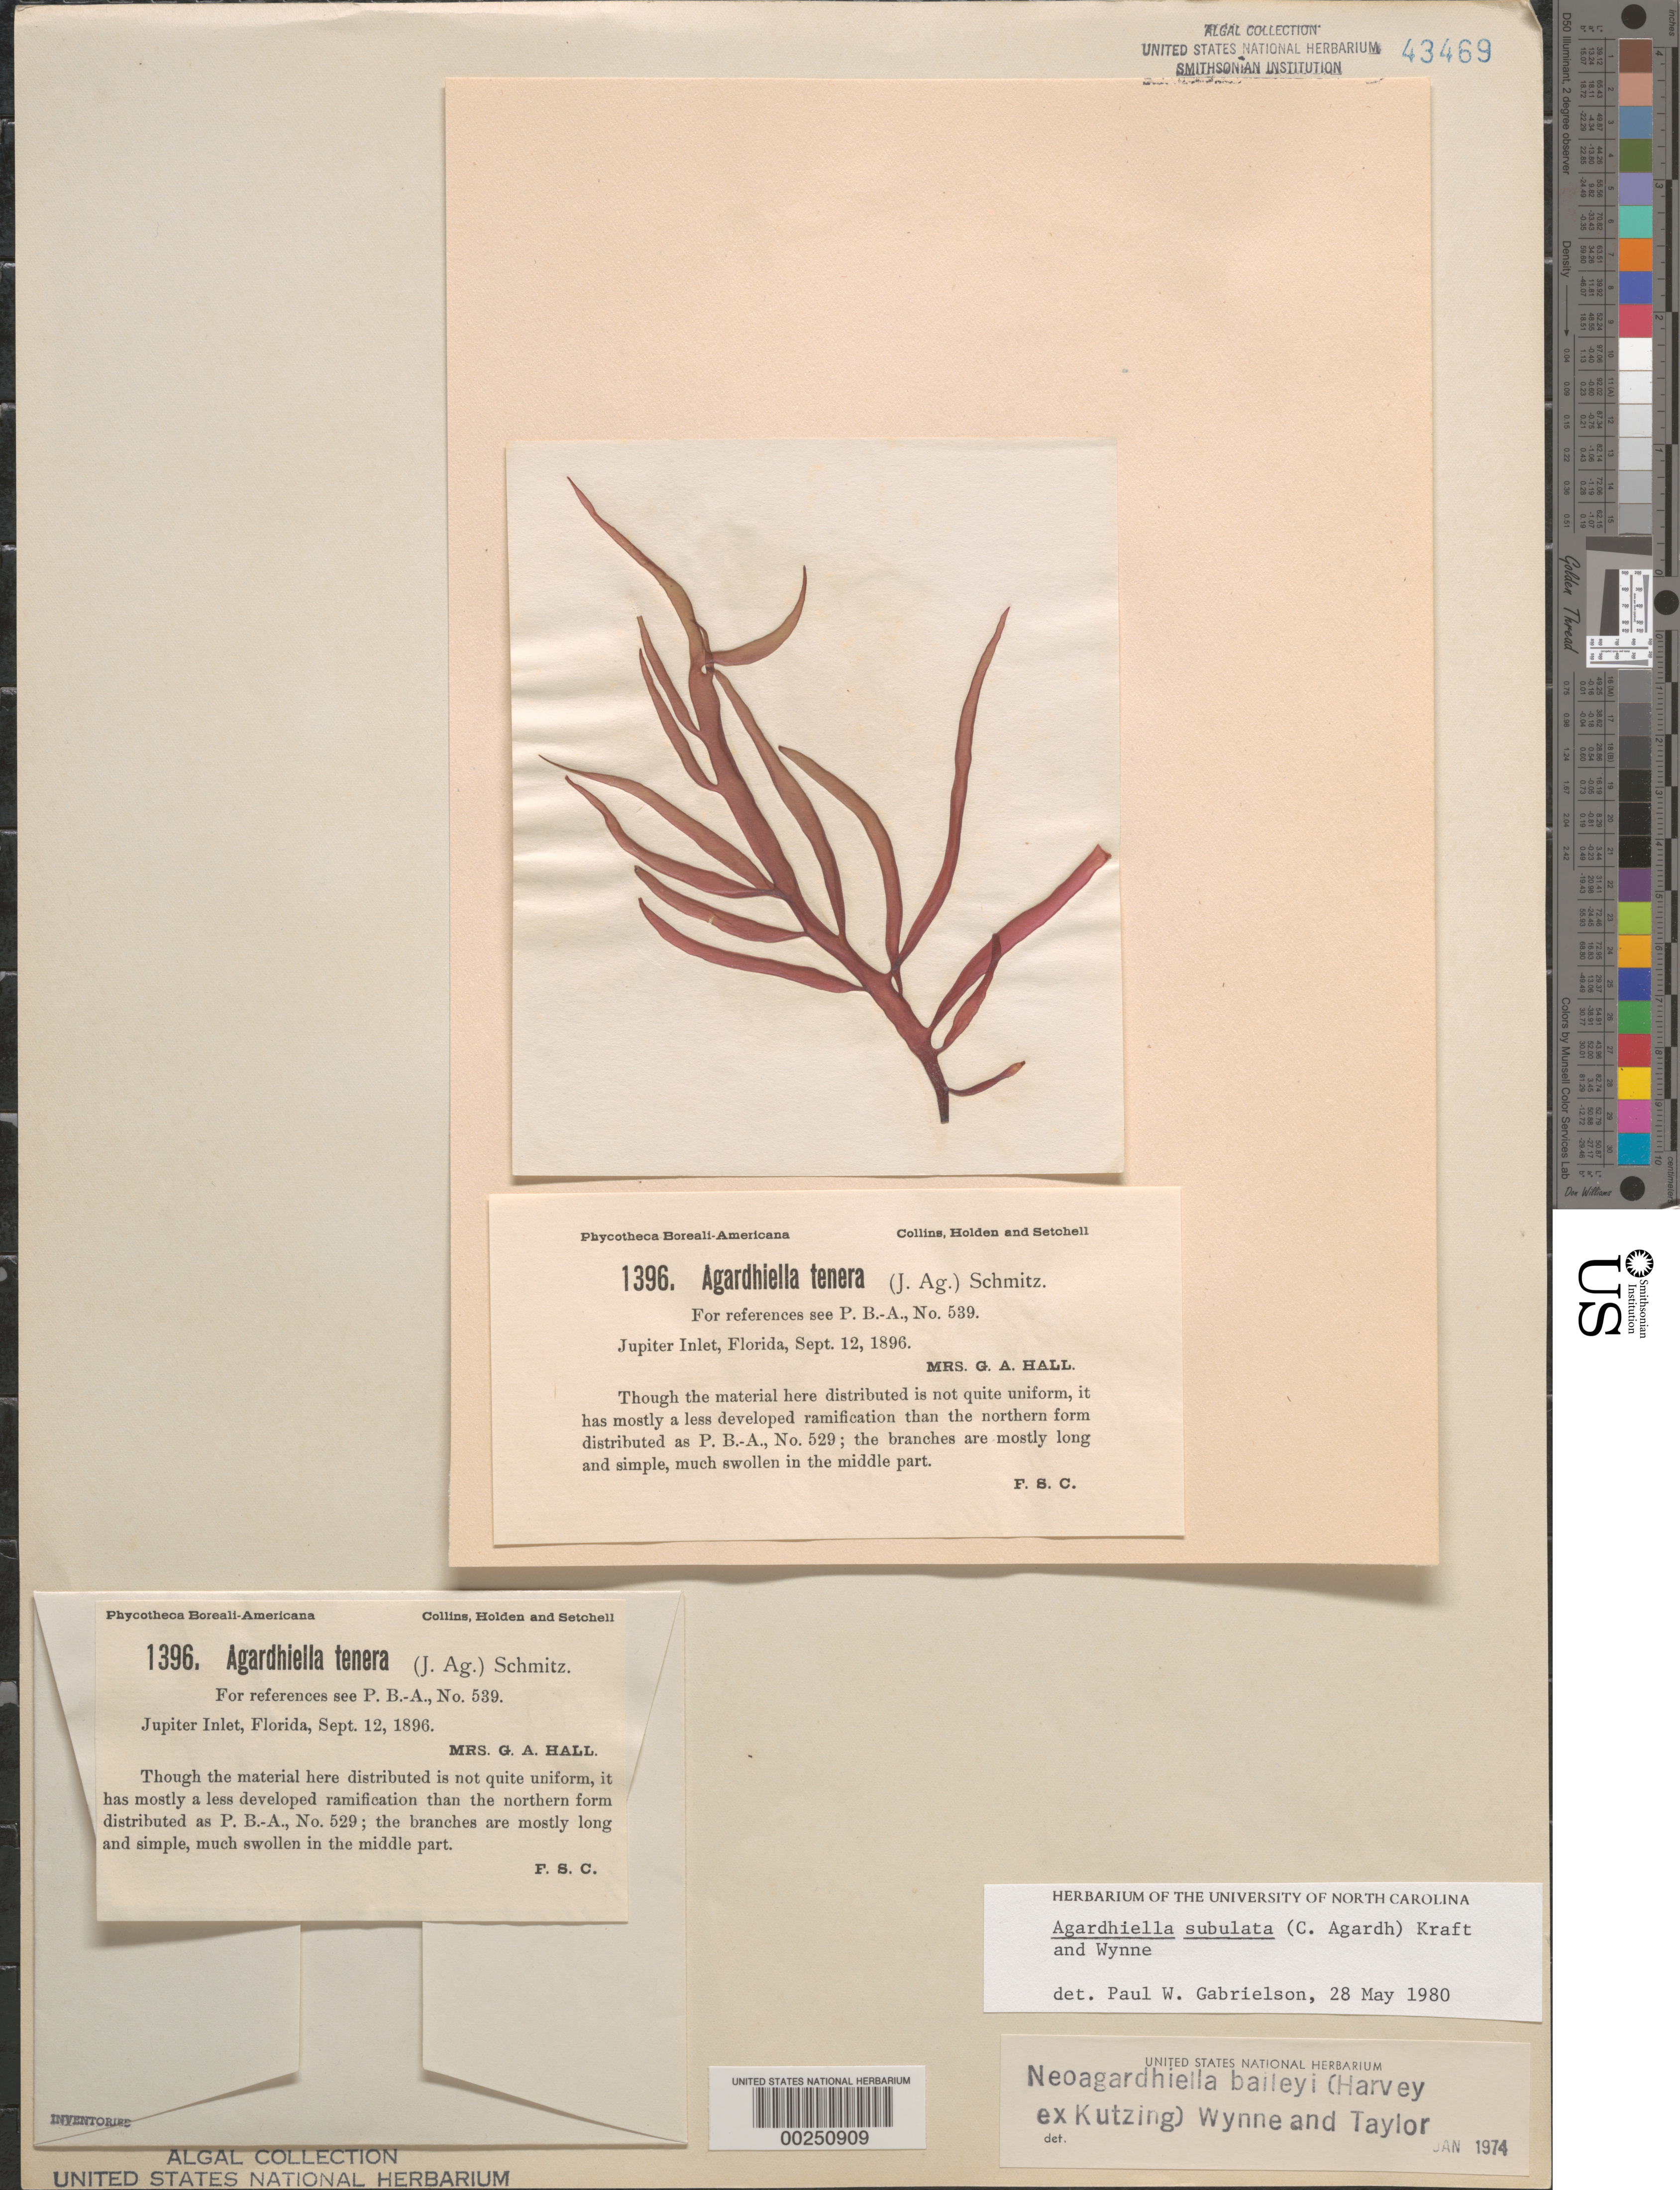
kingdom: Plantae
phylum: Rhodophyta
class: Florideophyceae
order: Gigartinales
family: Solieriaceae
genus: Agardhiella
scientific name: Agardhiella subulata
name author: (C. Agardh) G.T.Kraft & M.J. Wynne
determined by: Gabrielson, P. W.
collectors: Mrs. Hall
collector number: PB-A 1396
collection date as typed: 12 Sep 1896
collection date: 1896-09-12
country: United States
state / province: Florida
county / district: Palm Beach County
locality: Jupiter Inlet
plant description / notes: Collins, Holden & Setchell, Phycotheca Boreali-Americana, as Agardhiella tenera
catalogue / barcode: US 43469